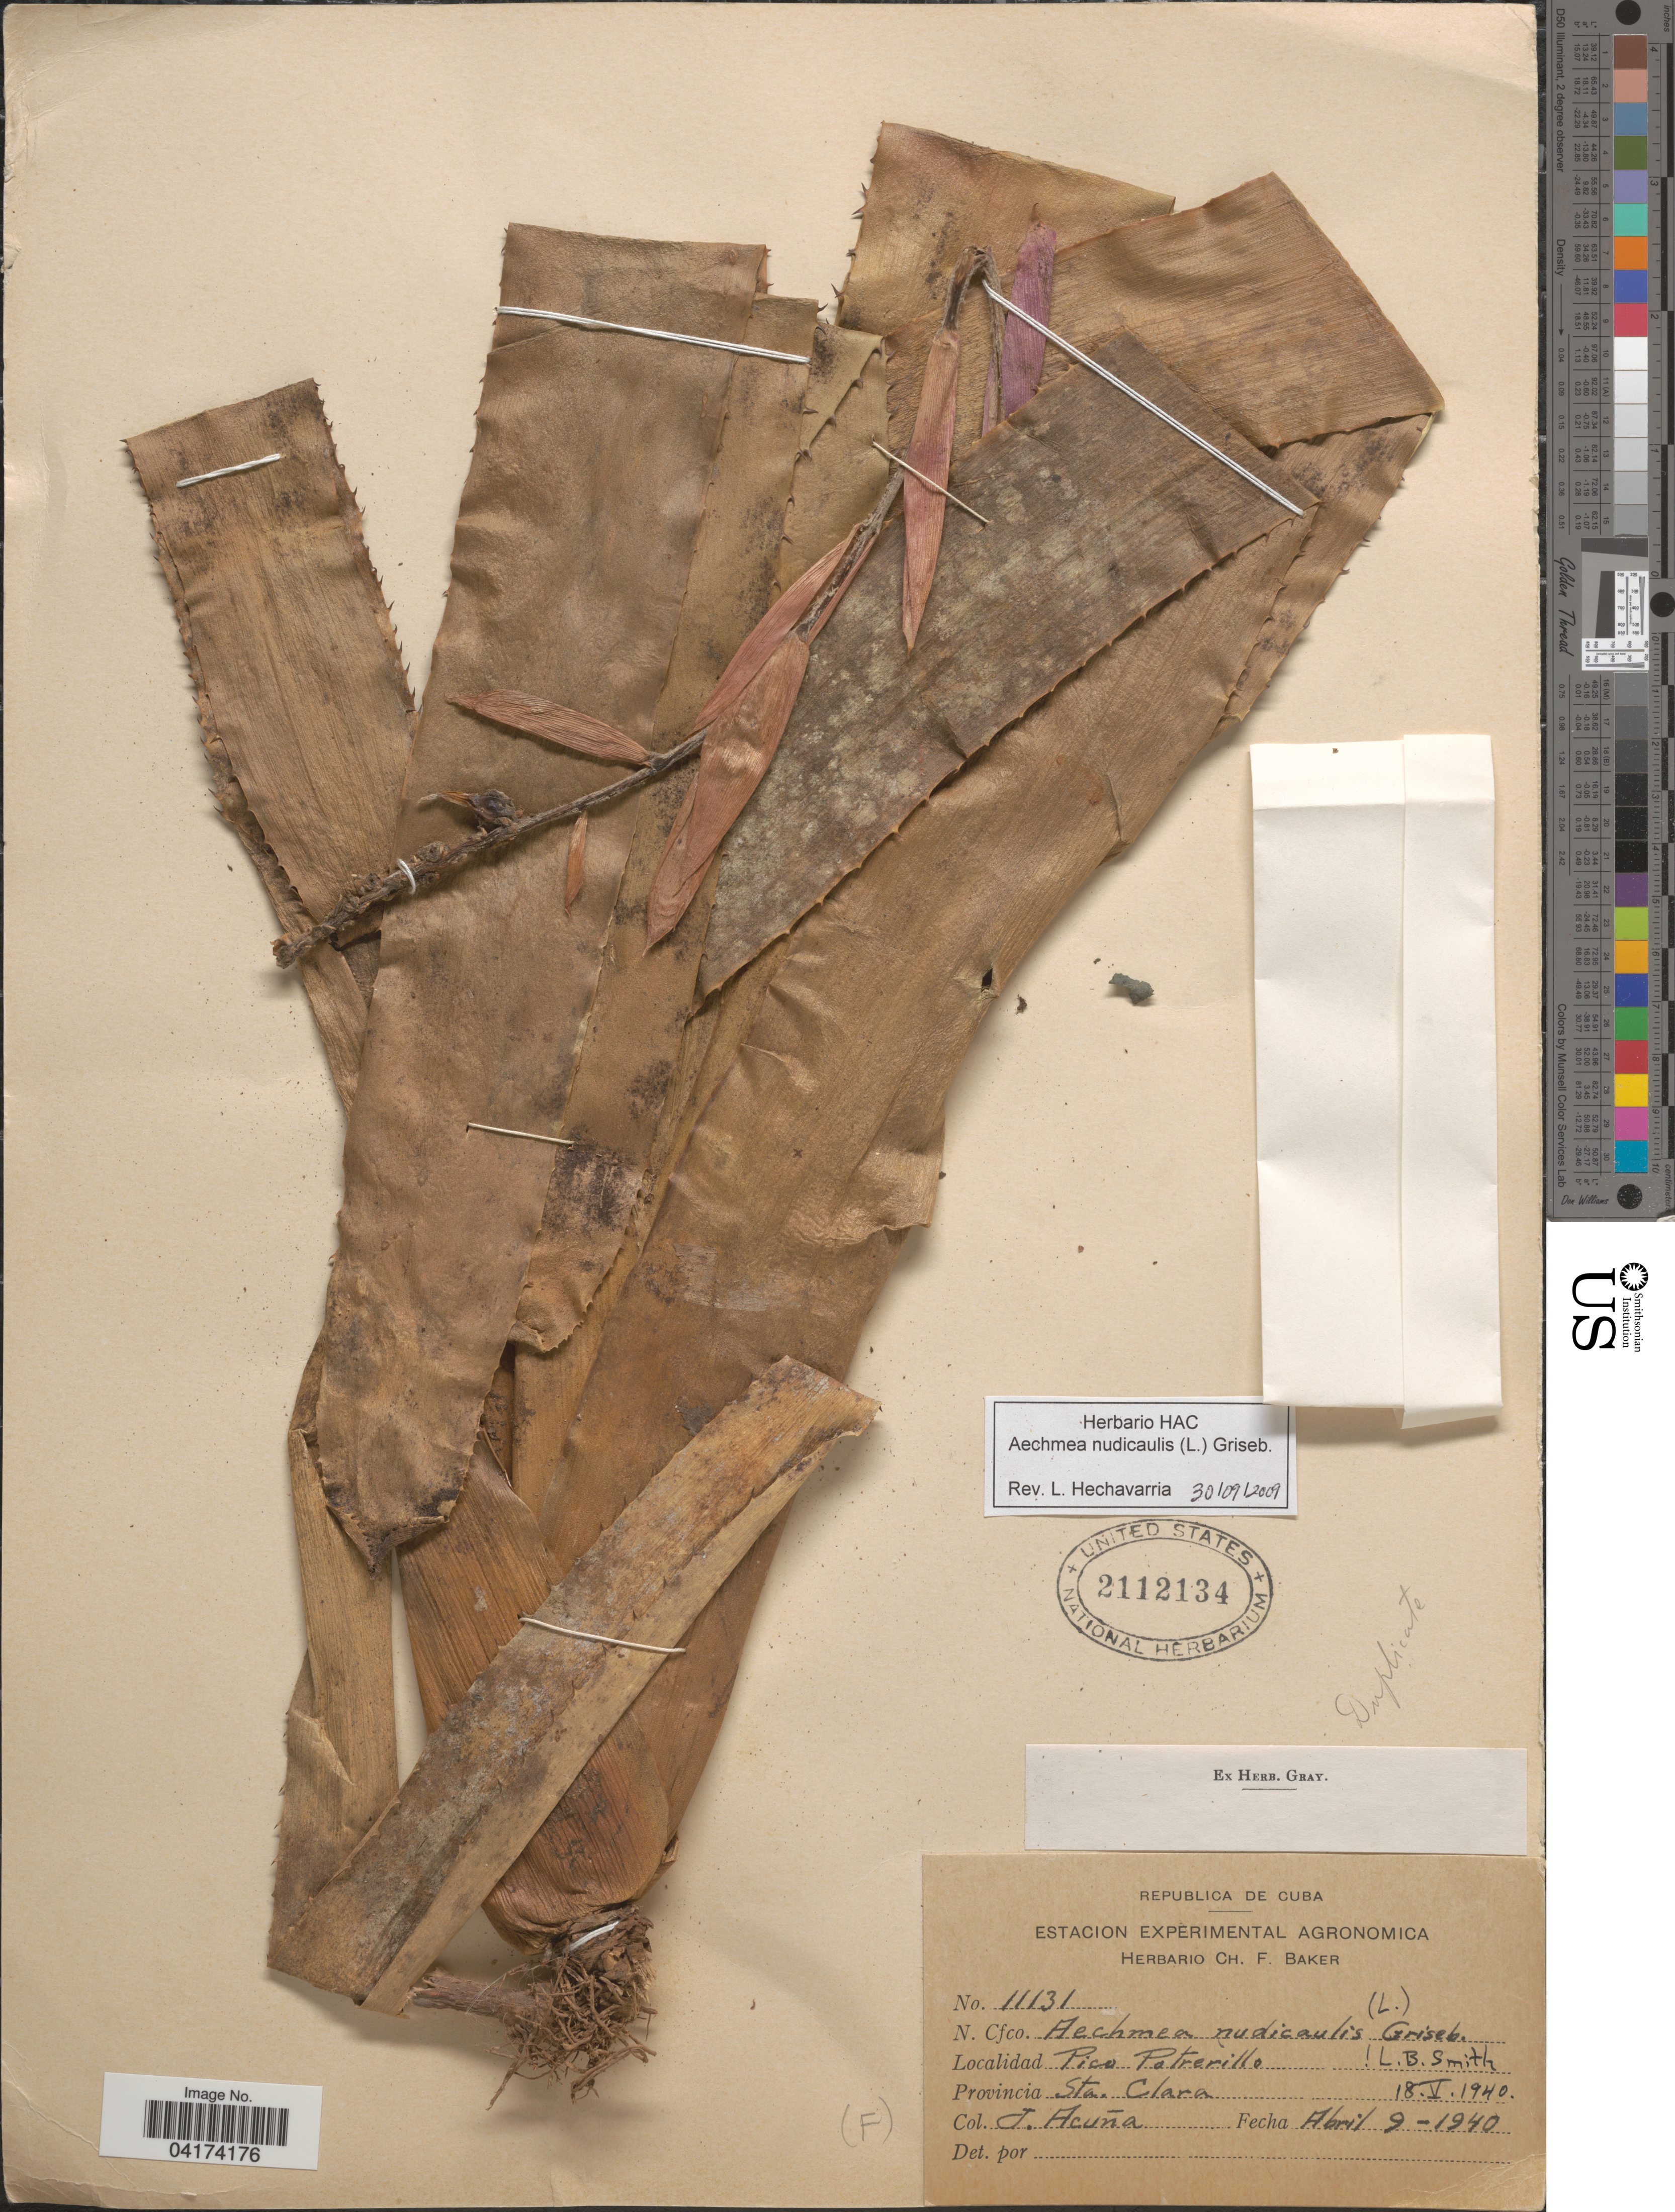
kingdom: Plantae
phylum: Tracheophyta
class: Liliopsida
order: Poales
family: Bromeliaceae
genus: Aechmea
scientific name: Aechmea nudicaulis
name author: (L.) Griseb.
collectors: J. Acuña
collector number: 11131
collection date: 1940-04-09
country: Cuba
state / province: Las Villas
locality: Republica de Cuba. Pico Potrerillo. Provincia Sta. Clara.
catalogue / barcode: US 2112134